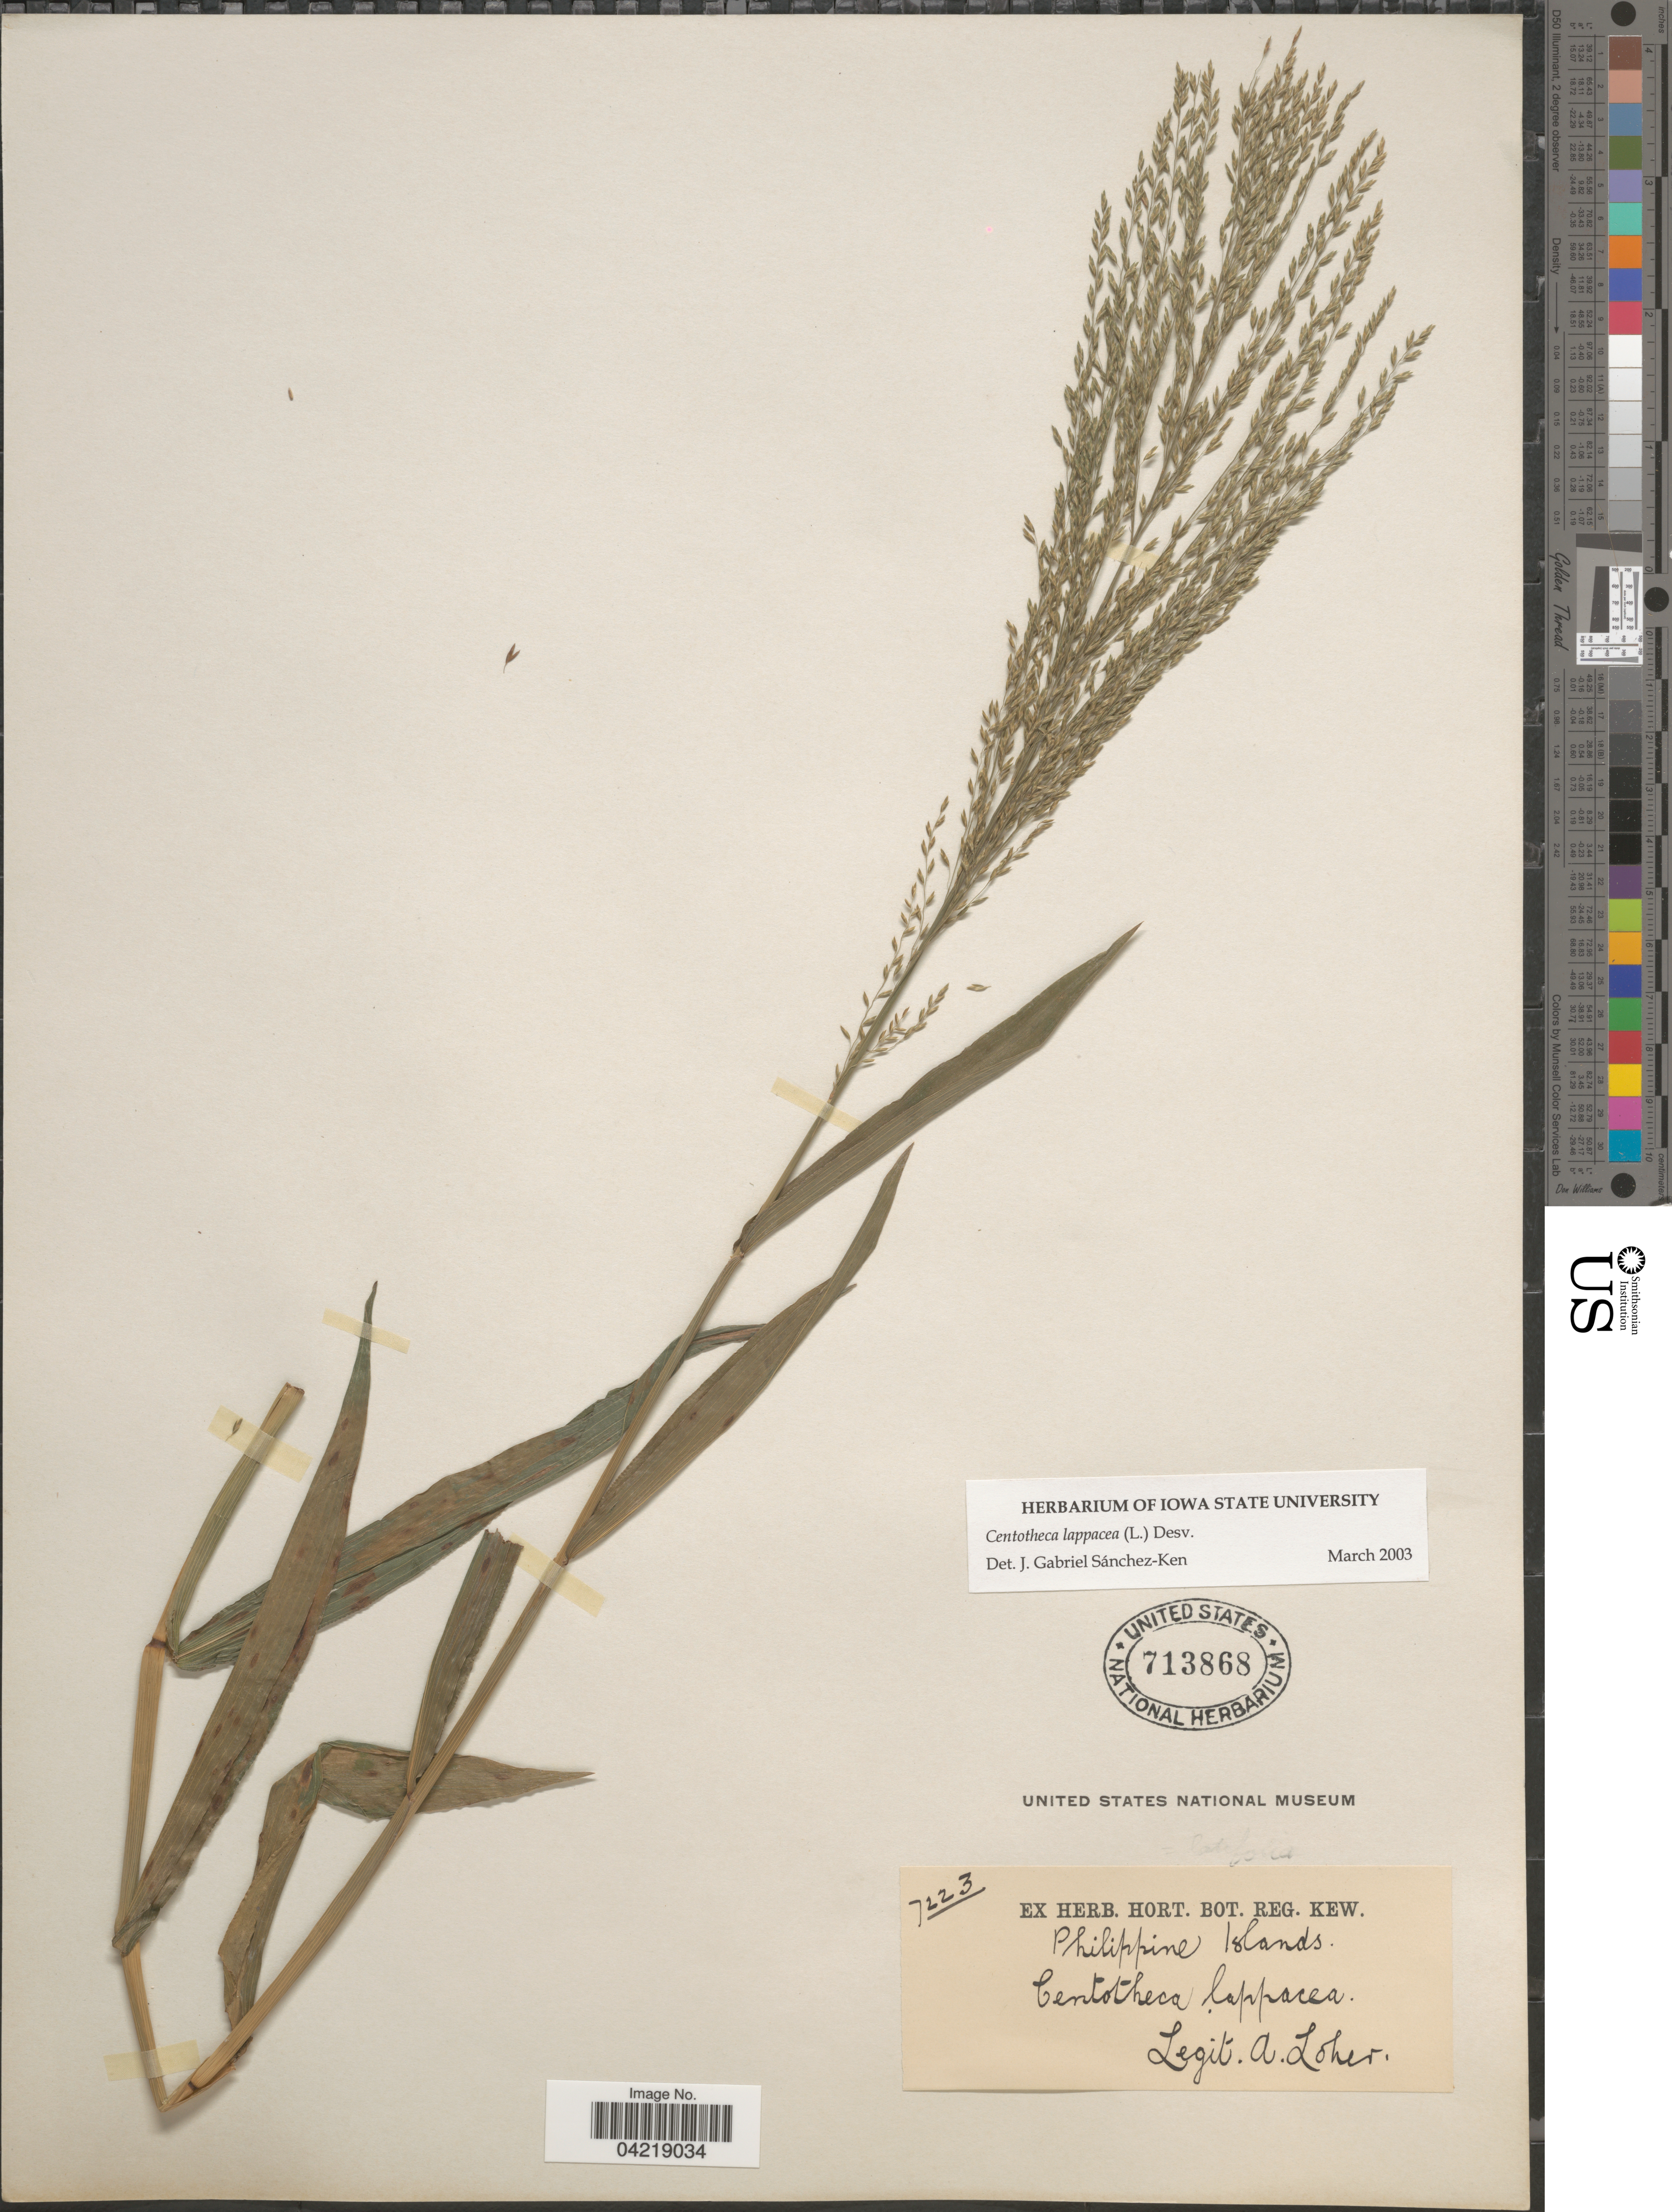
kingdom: Plantae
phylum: Tracheophyta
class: Liliopsida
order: Poales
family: Poaceae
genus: Centotheca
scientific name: Centotheca lappacea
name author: (L.) Desv.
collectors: A. Loher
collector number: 7223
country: Philippines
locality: Philippine Islands.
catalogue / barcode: US 713868